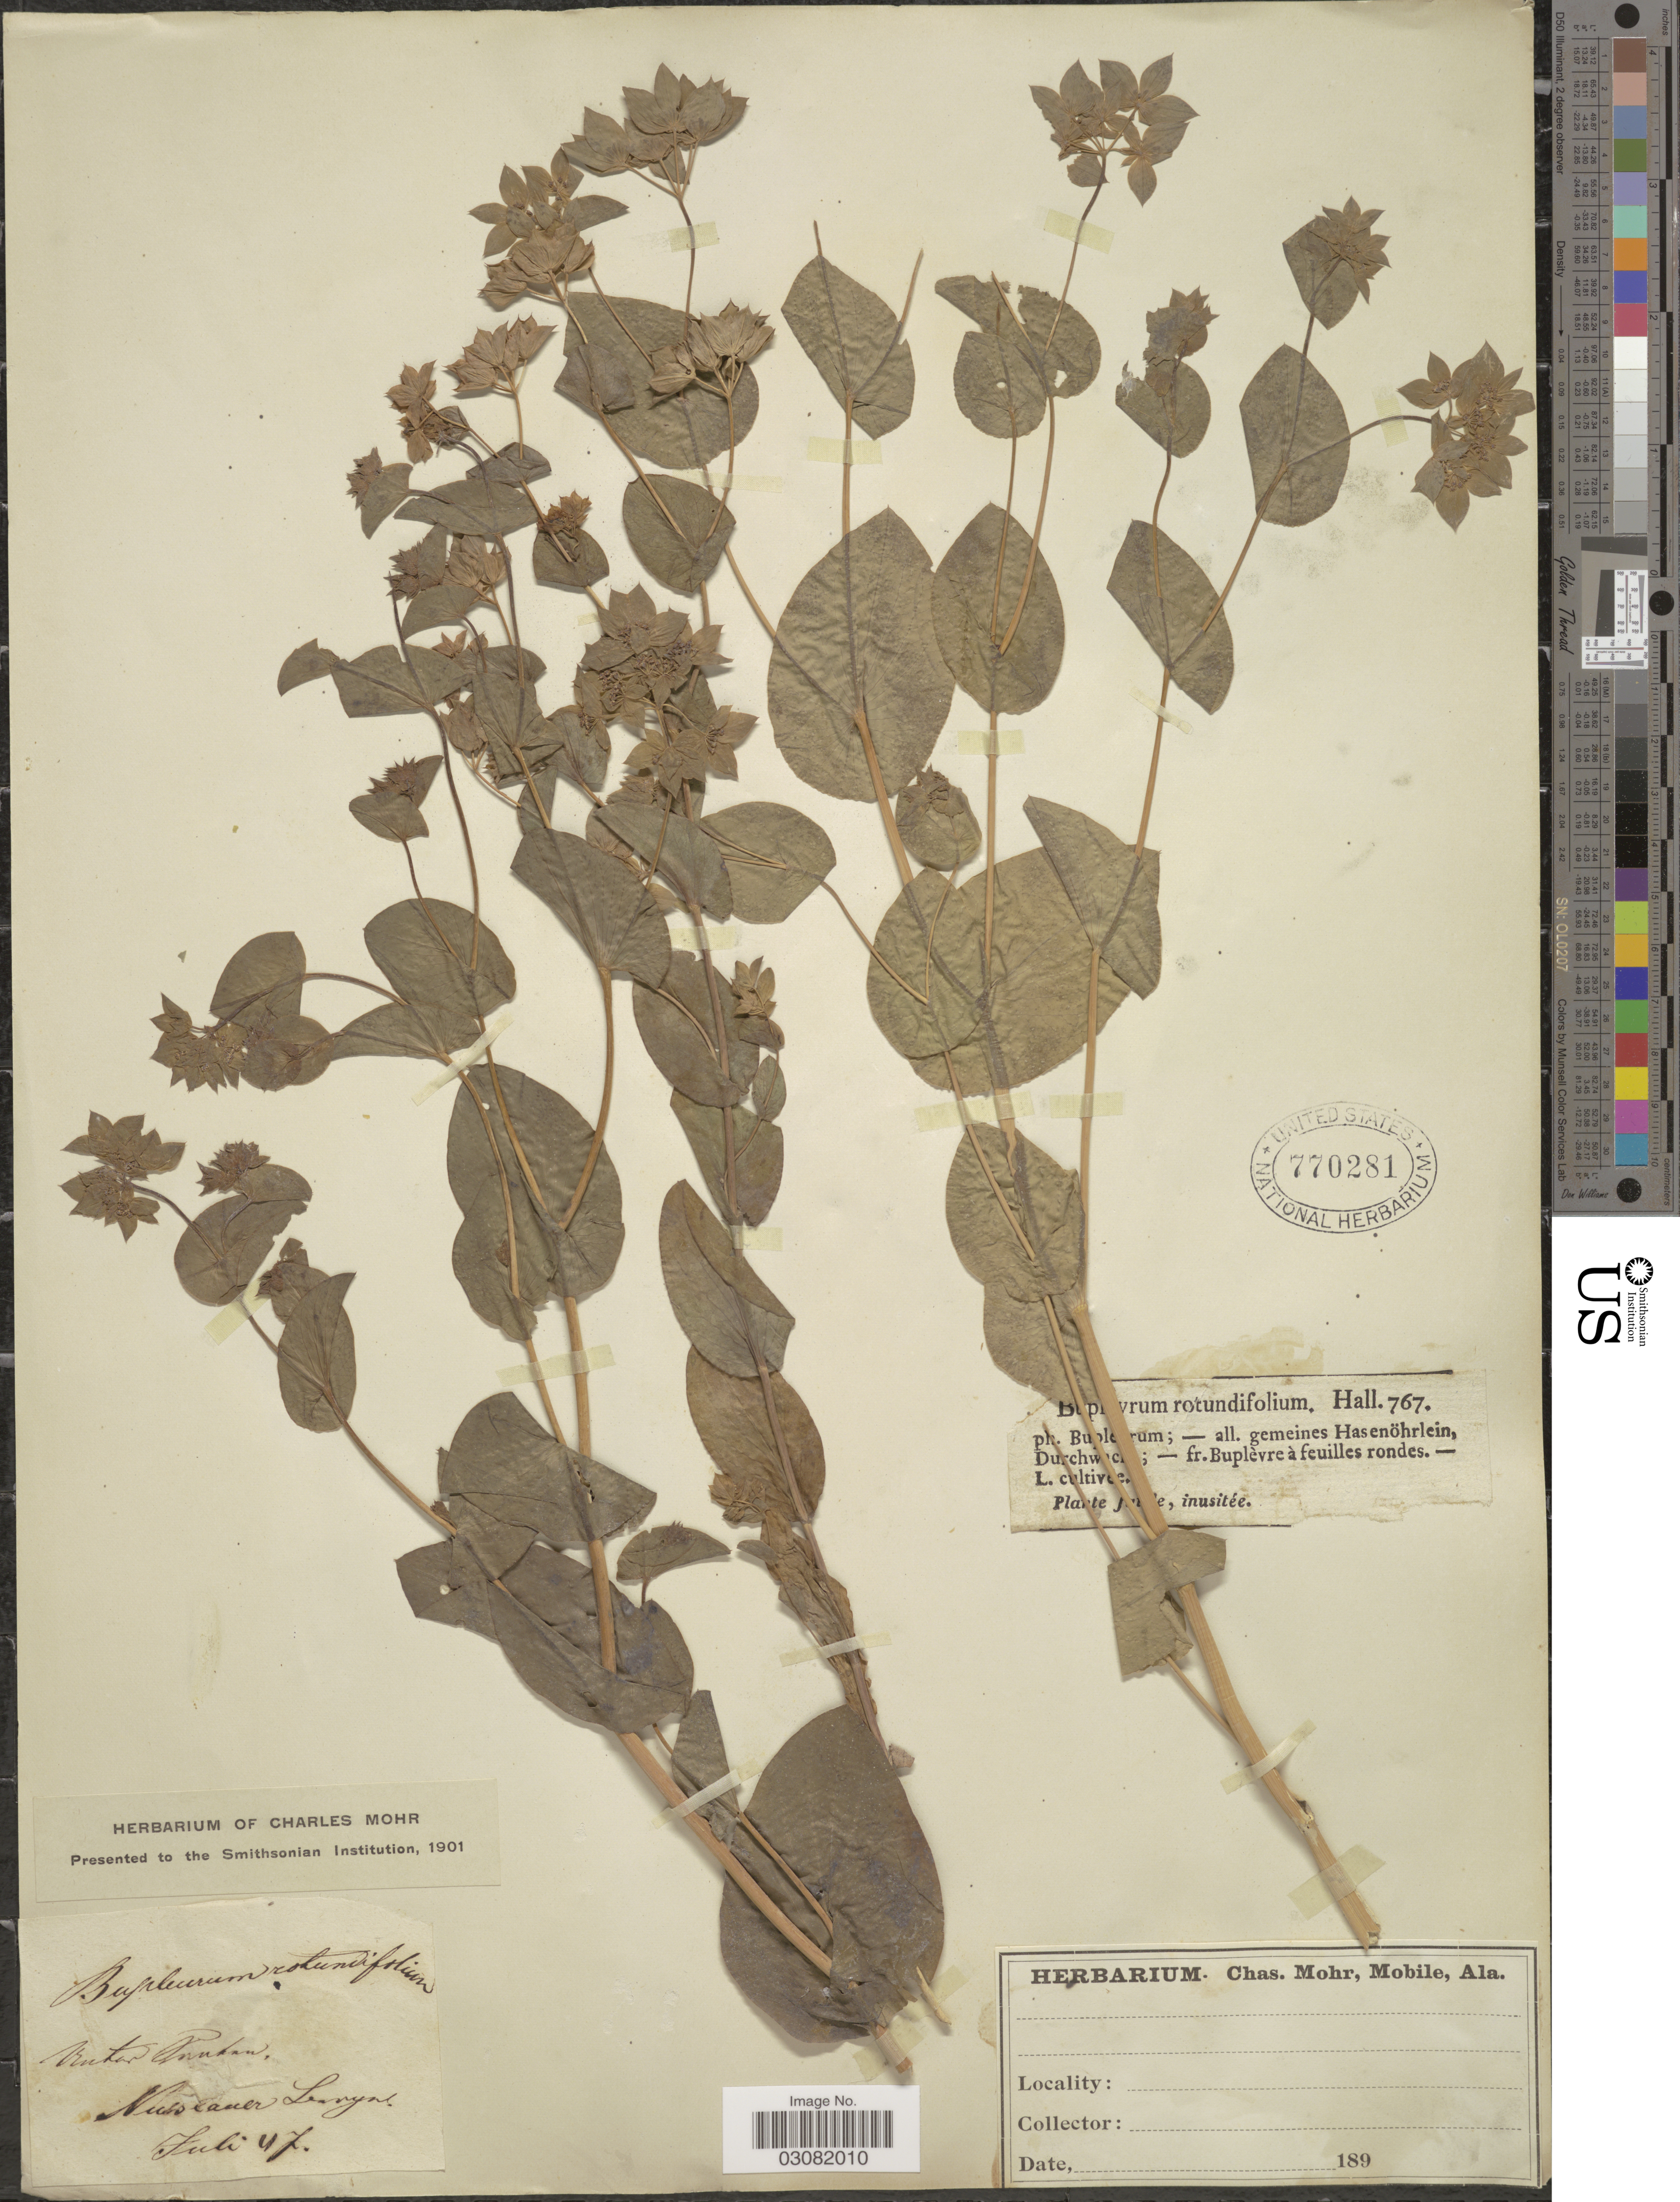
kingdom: Plantae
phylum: Tracheophyta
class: Magnoliopsida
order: Apiales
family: Apiaceae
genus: Bupleurum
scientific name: Bupleurum rotundifolium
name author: L.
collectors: ex herb. Charles Mohr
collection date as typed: Transcribed d/m/y: /7/47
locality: Rutar Prutan. Muscaner Lanyas. [interpreted]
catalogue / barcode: US 770281